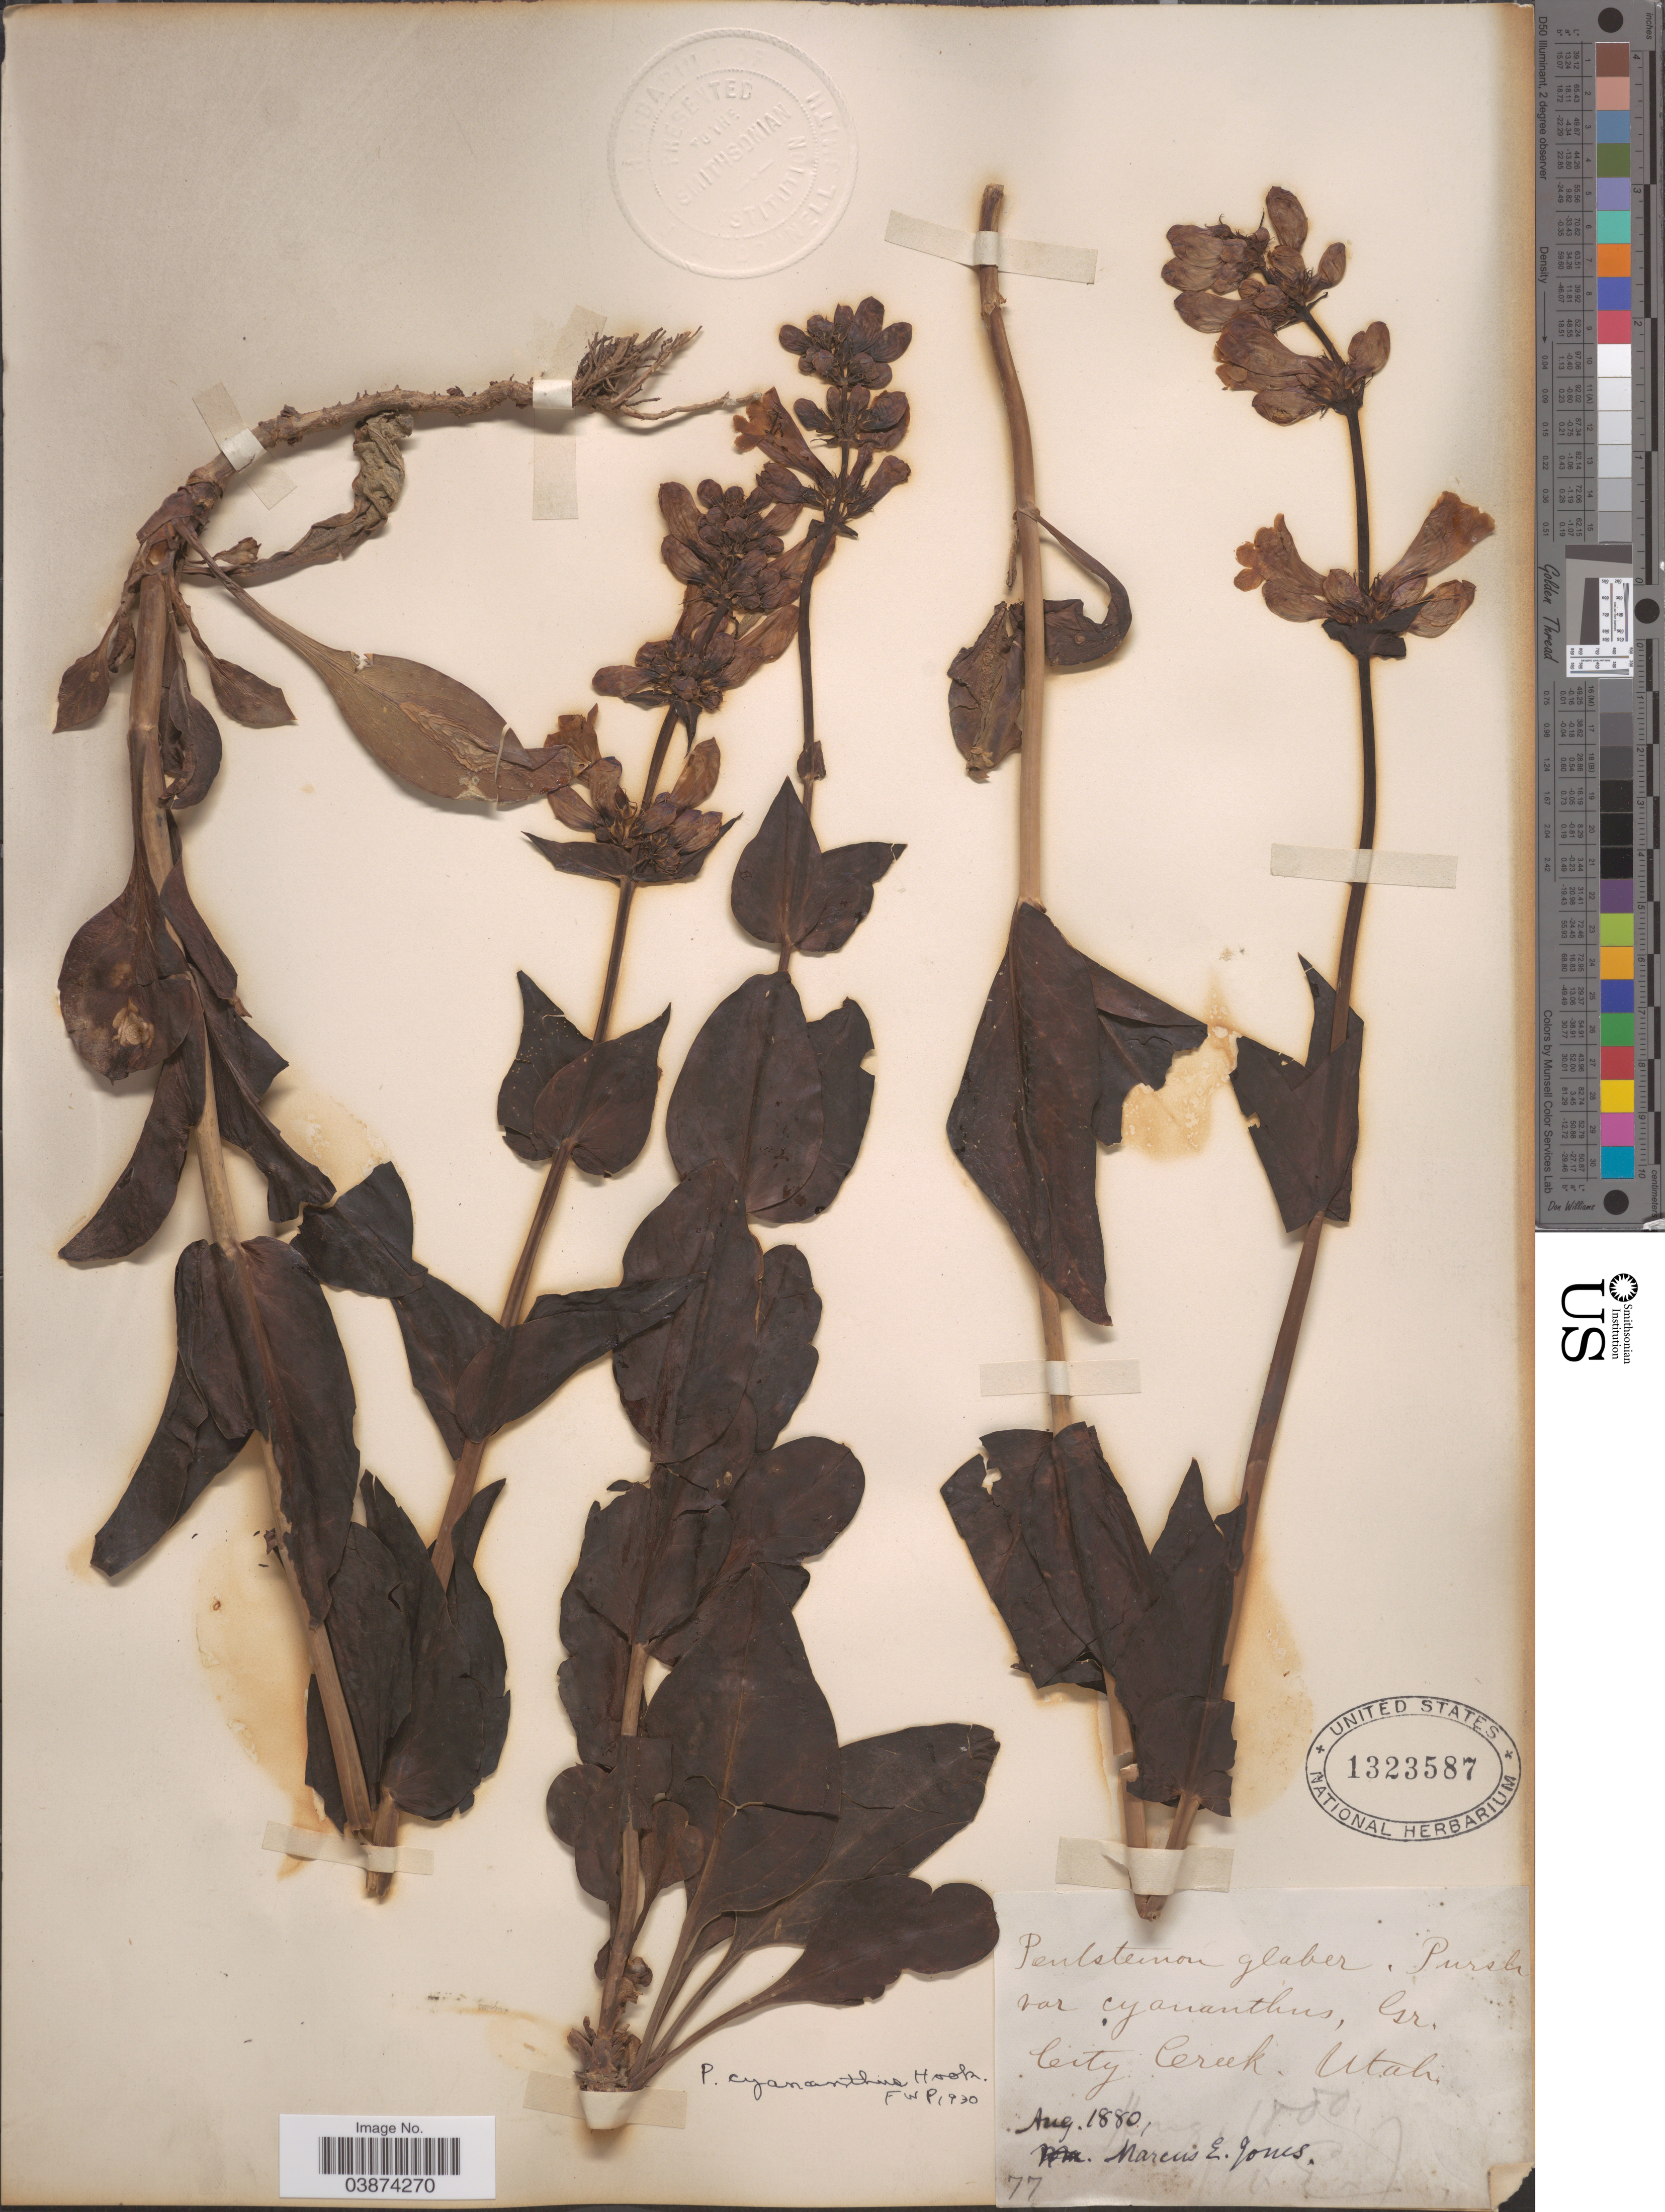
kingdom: Plantae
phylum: Tracheophyta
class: Magnoliopsida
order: Lamiales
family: Plantaginaceae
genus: Penstemon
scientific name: Penstemon cyananthus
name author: Hook.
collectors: M. E. Jones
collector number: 77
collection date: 1880-08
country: United States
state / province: Utah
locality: City Creek.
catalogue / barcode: US 1323587